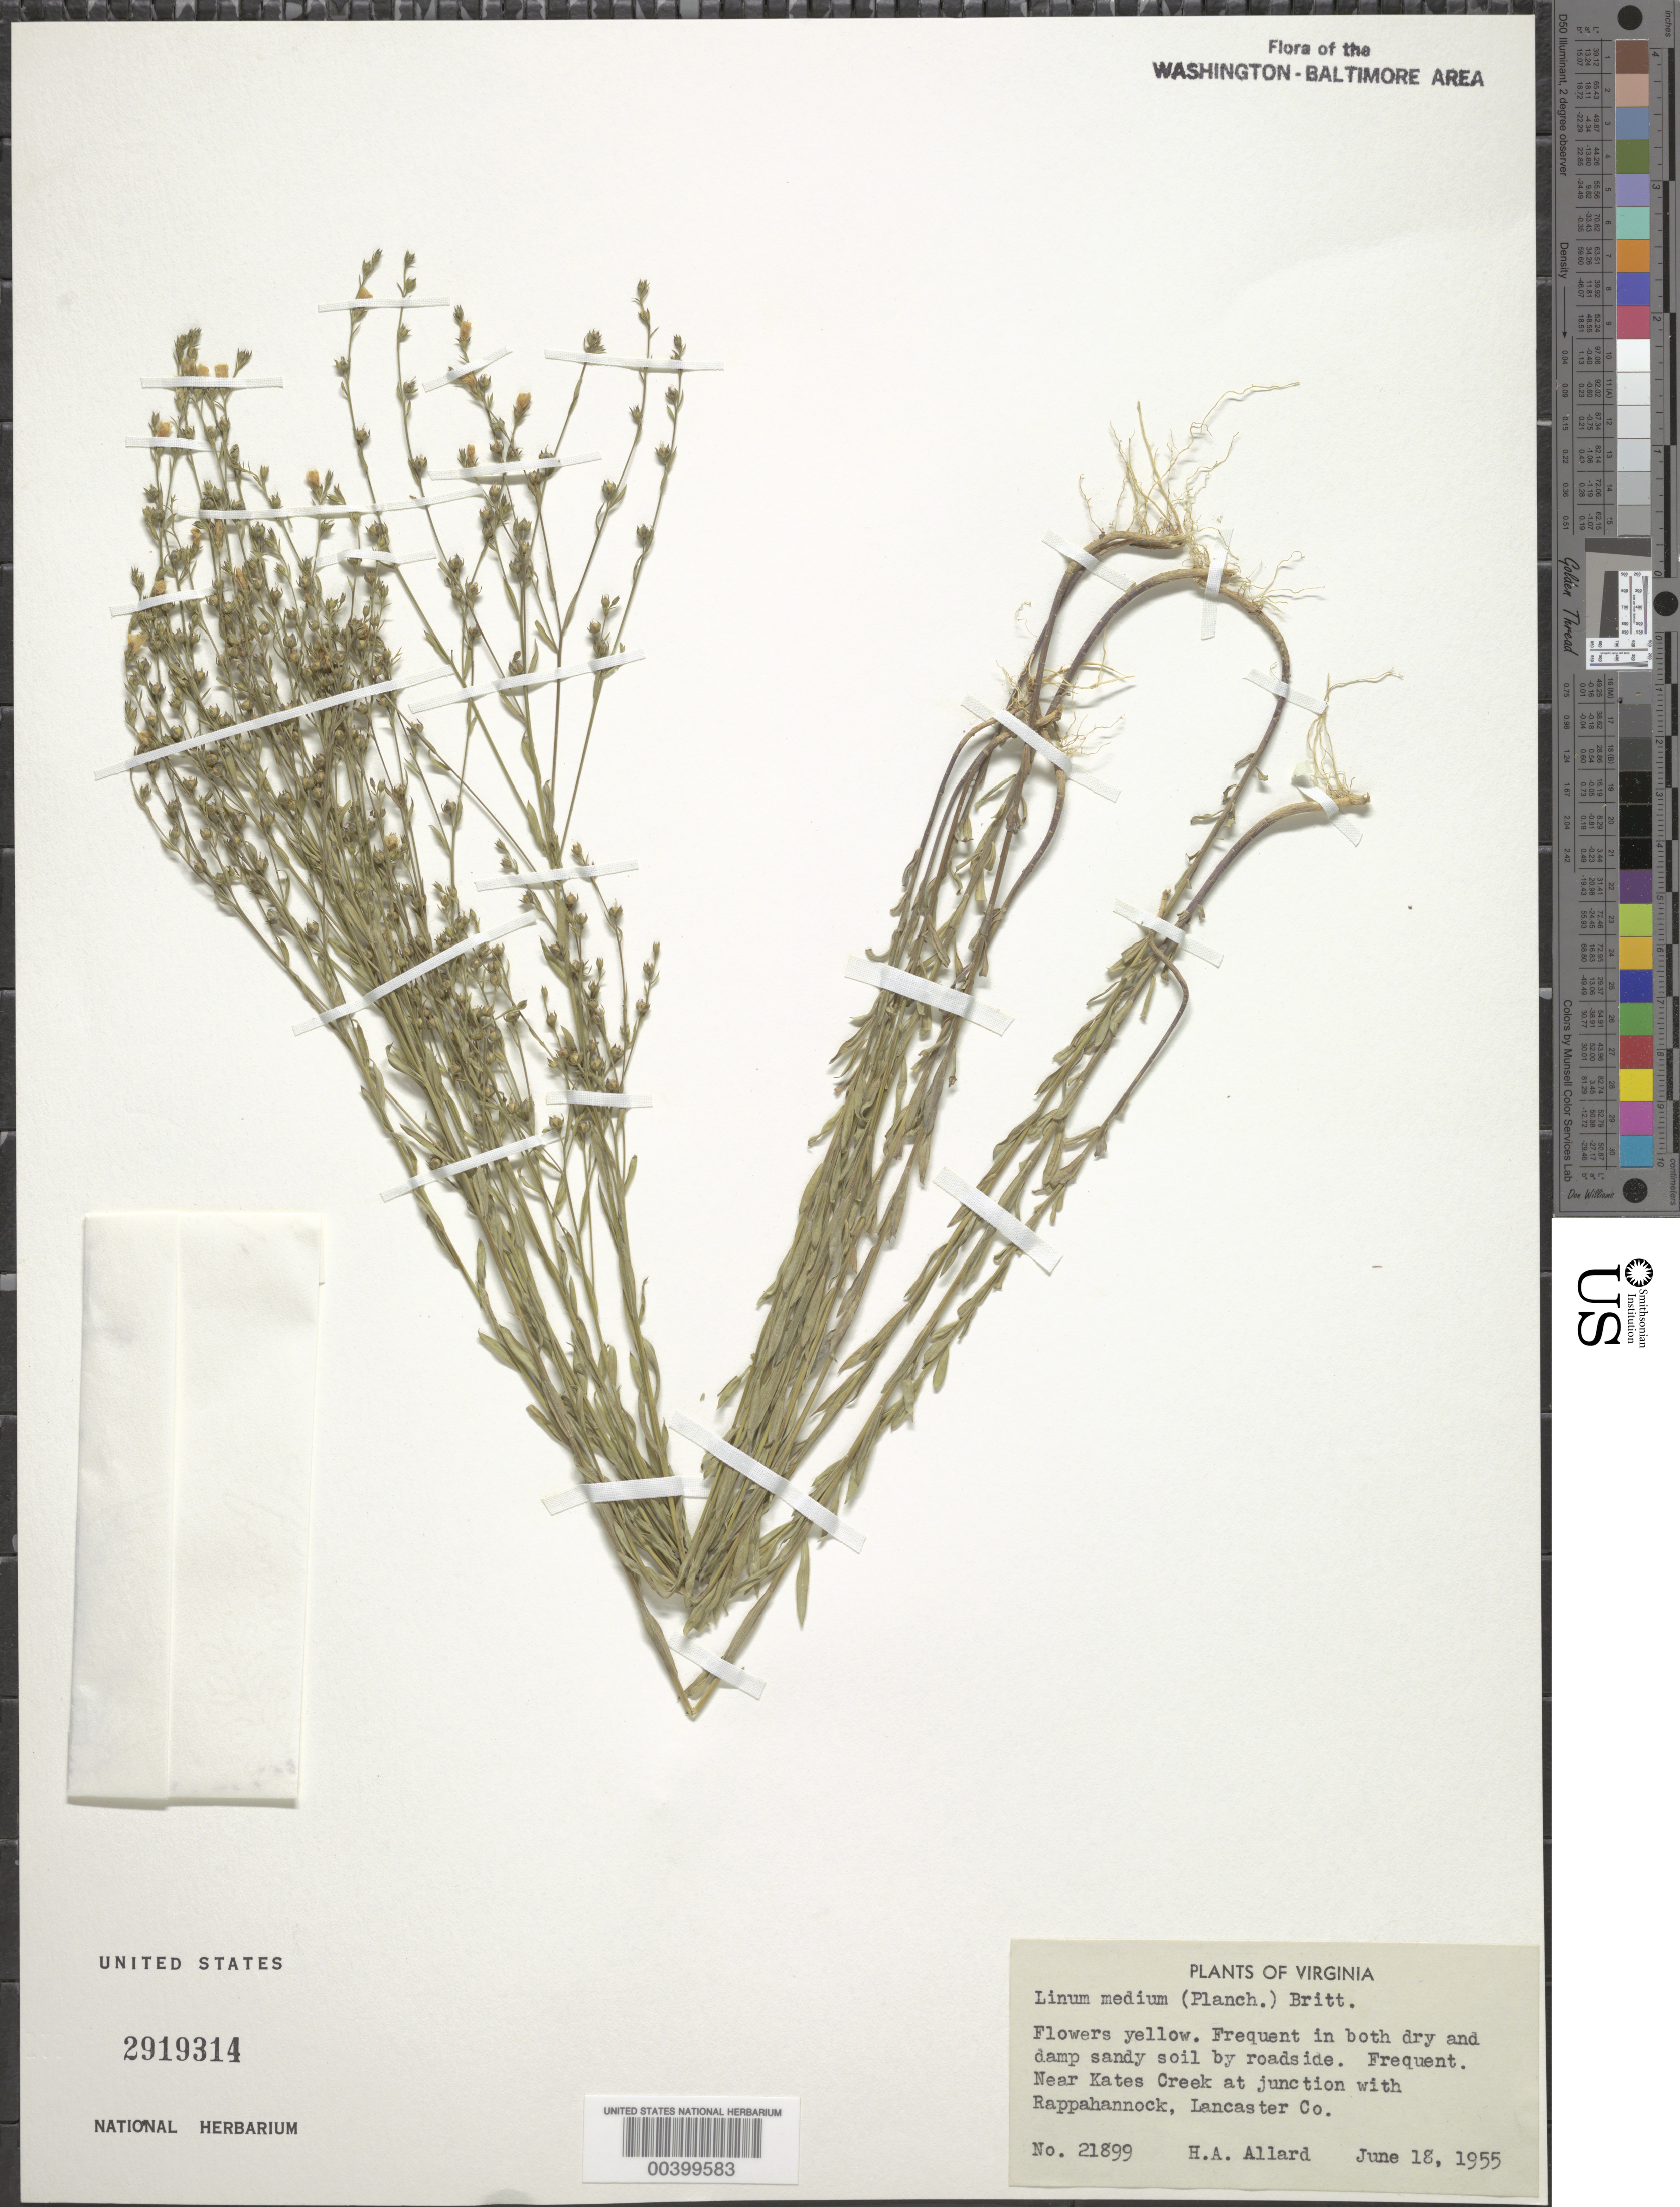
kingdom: Plantae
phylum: Tracheophyta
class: Magnoliopsida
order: Malpighiales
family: Linaceae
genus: Linum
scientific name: Linum medium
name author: (Planch.) Britton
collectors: H. A. Allard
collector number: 21899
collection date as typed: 18 Jun 1955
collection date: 1955-06-18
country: United States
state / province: Virginia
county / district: Lancaster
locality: Kates Creek Junction with Rappahannock River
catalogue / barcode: US 2919314